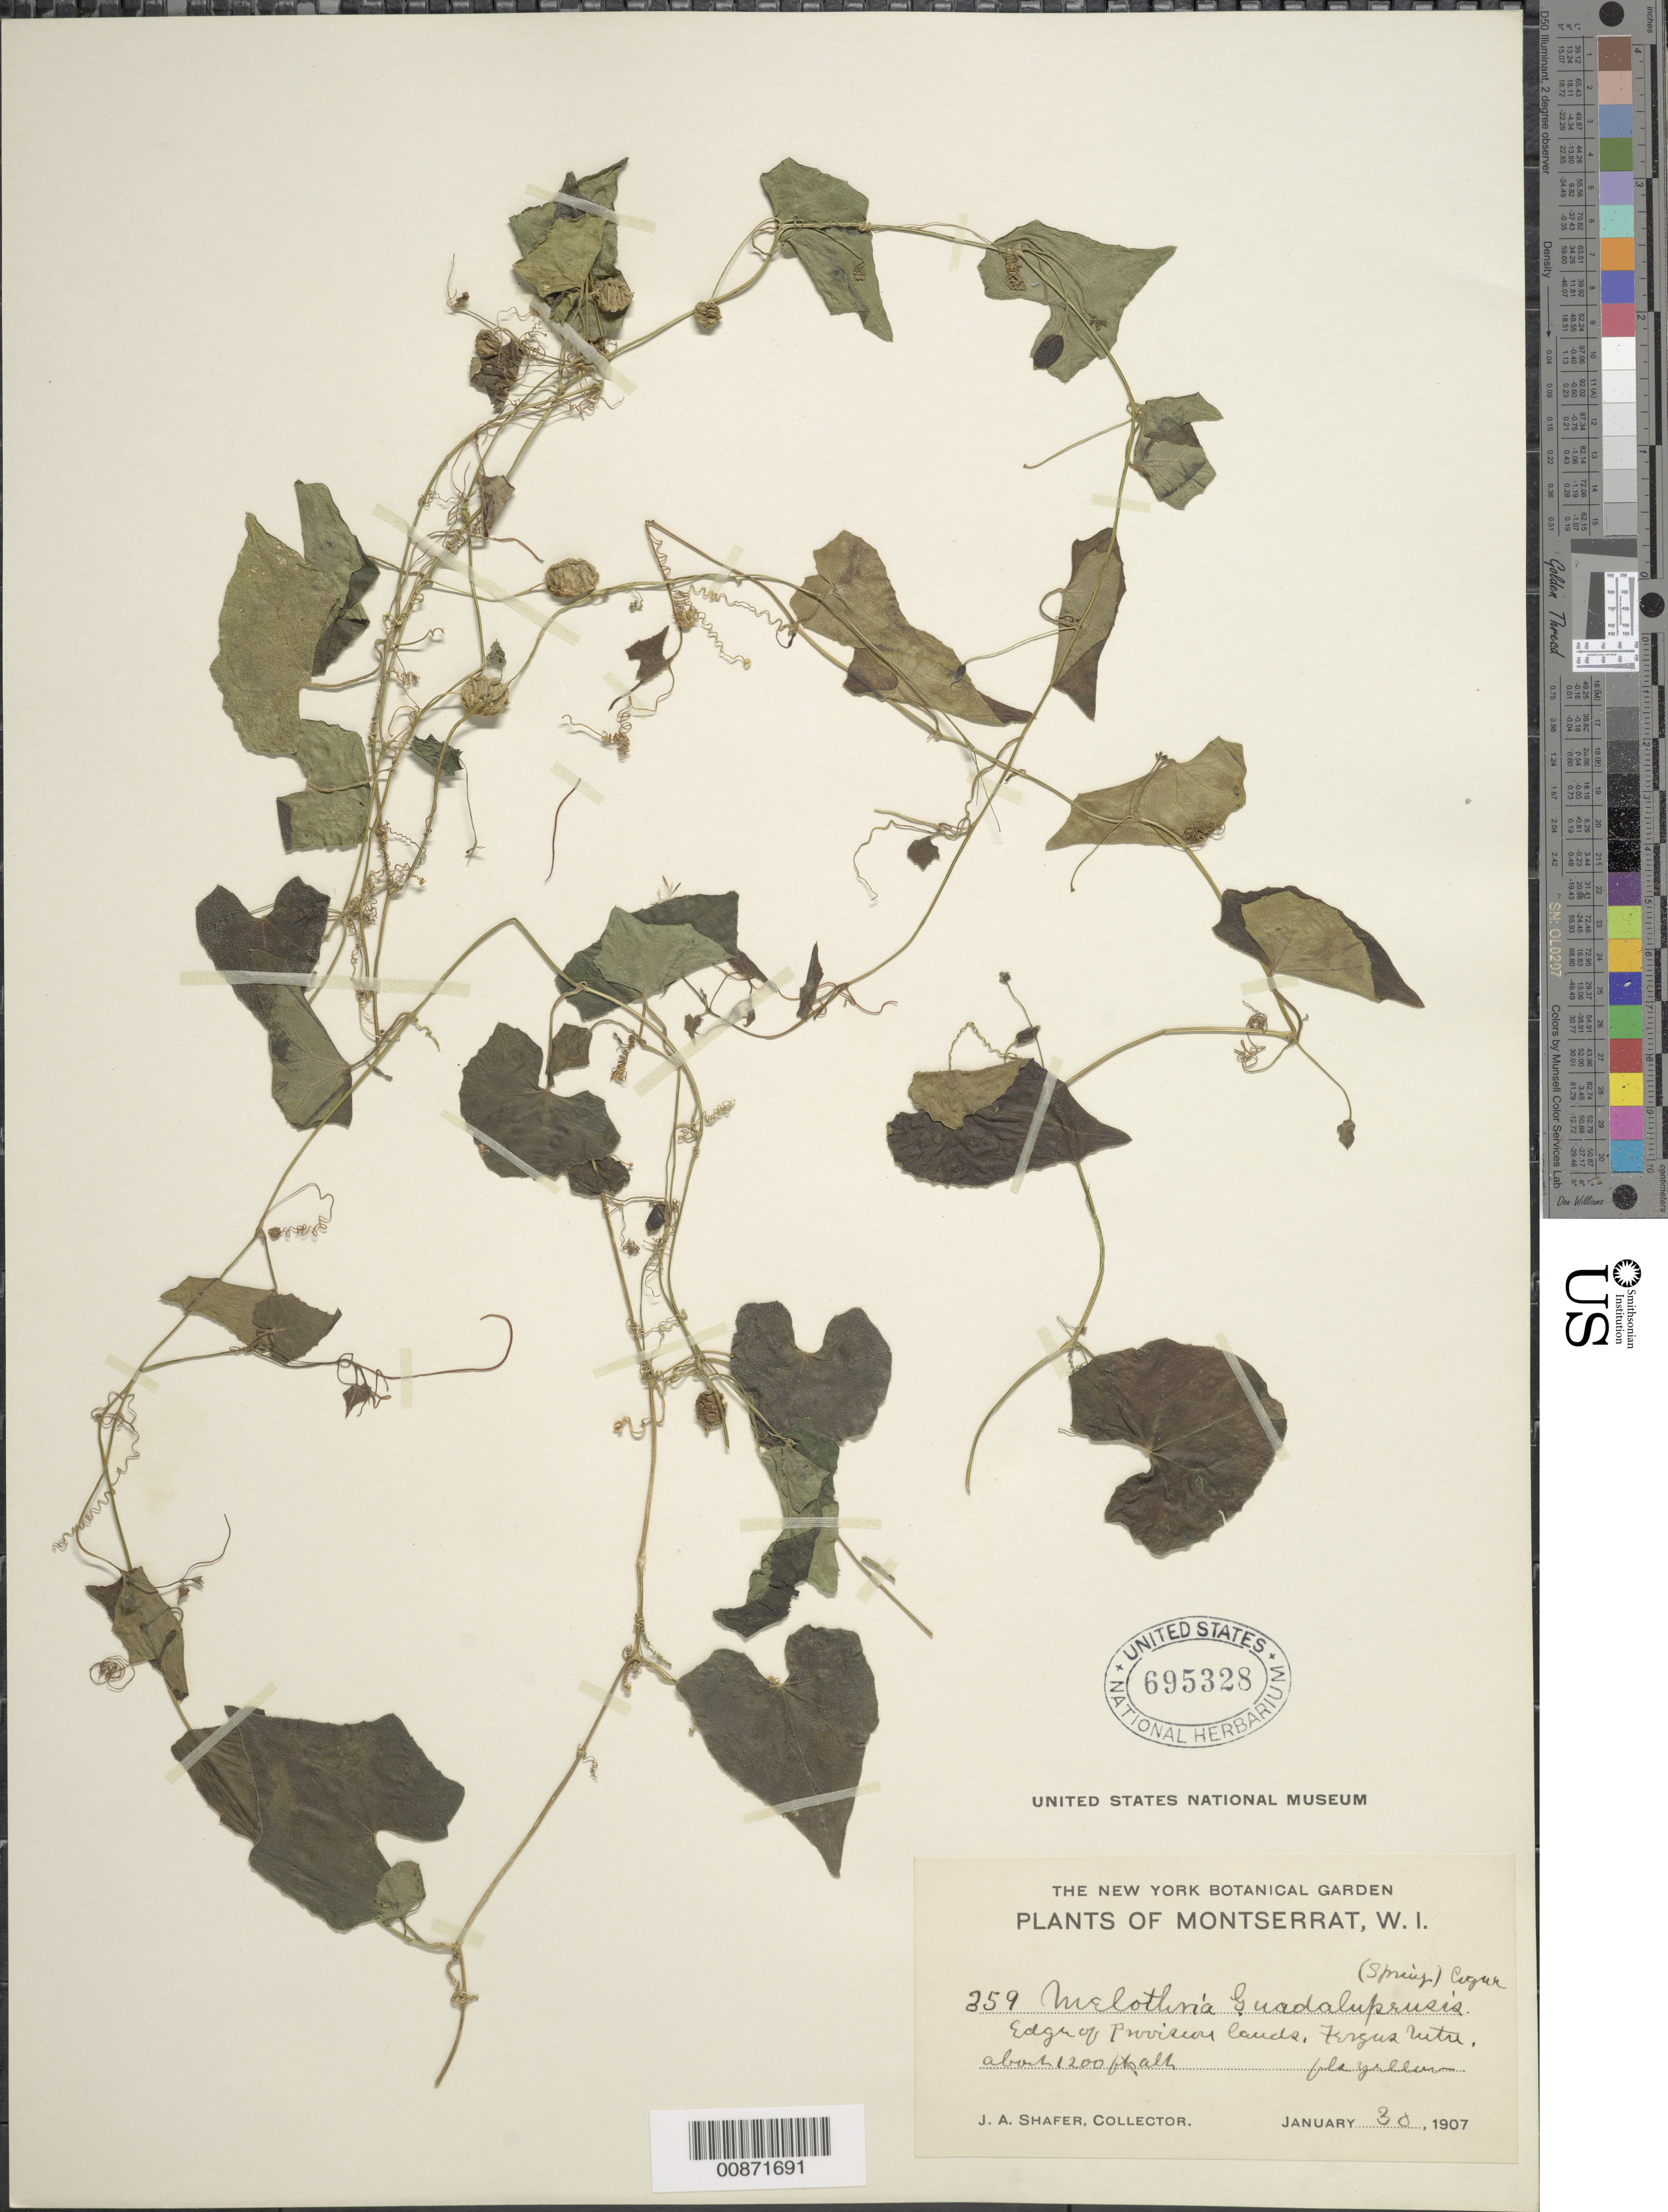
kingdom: Plantae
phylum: Tracheophyta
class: Magnoliopsida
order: Cucurbitales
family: Cucurbitaceae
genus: Melothria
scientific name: Melothria pendula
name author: L.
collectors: J. A. Shafer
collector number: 359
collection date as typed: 30 Jan 1907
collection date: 1907-01-30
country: Montserrat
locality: Fergus Mt.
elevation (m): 366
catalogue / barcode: US 695328